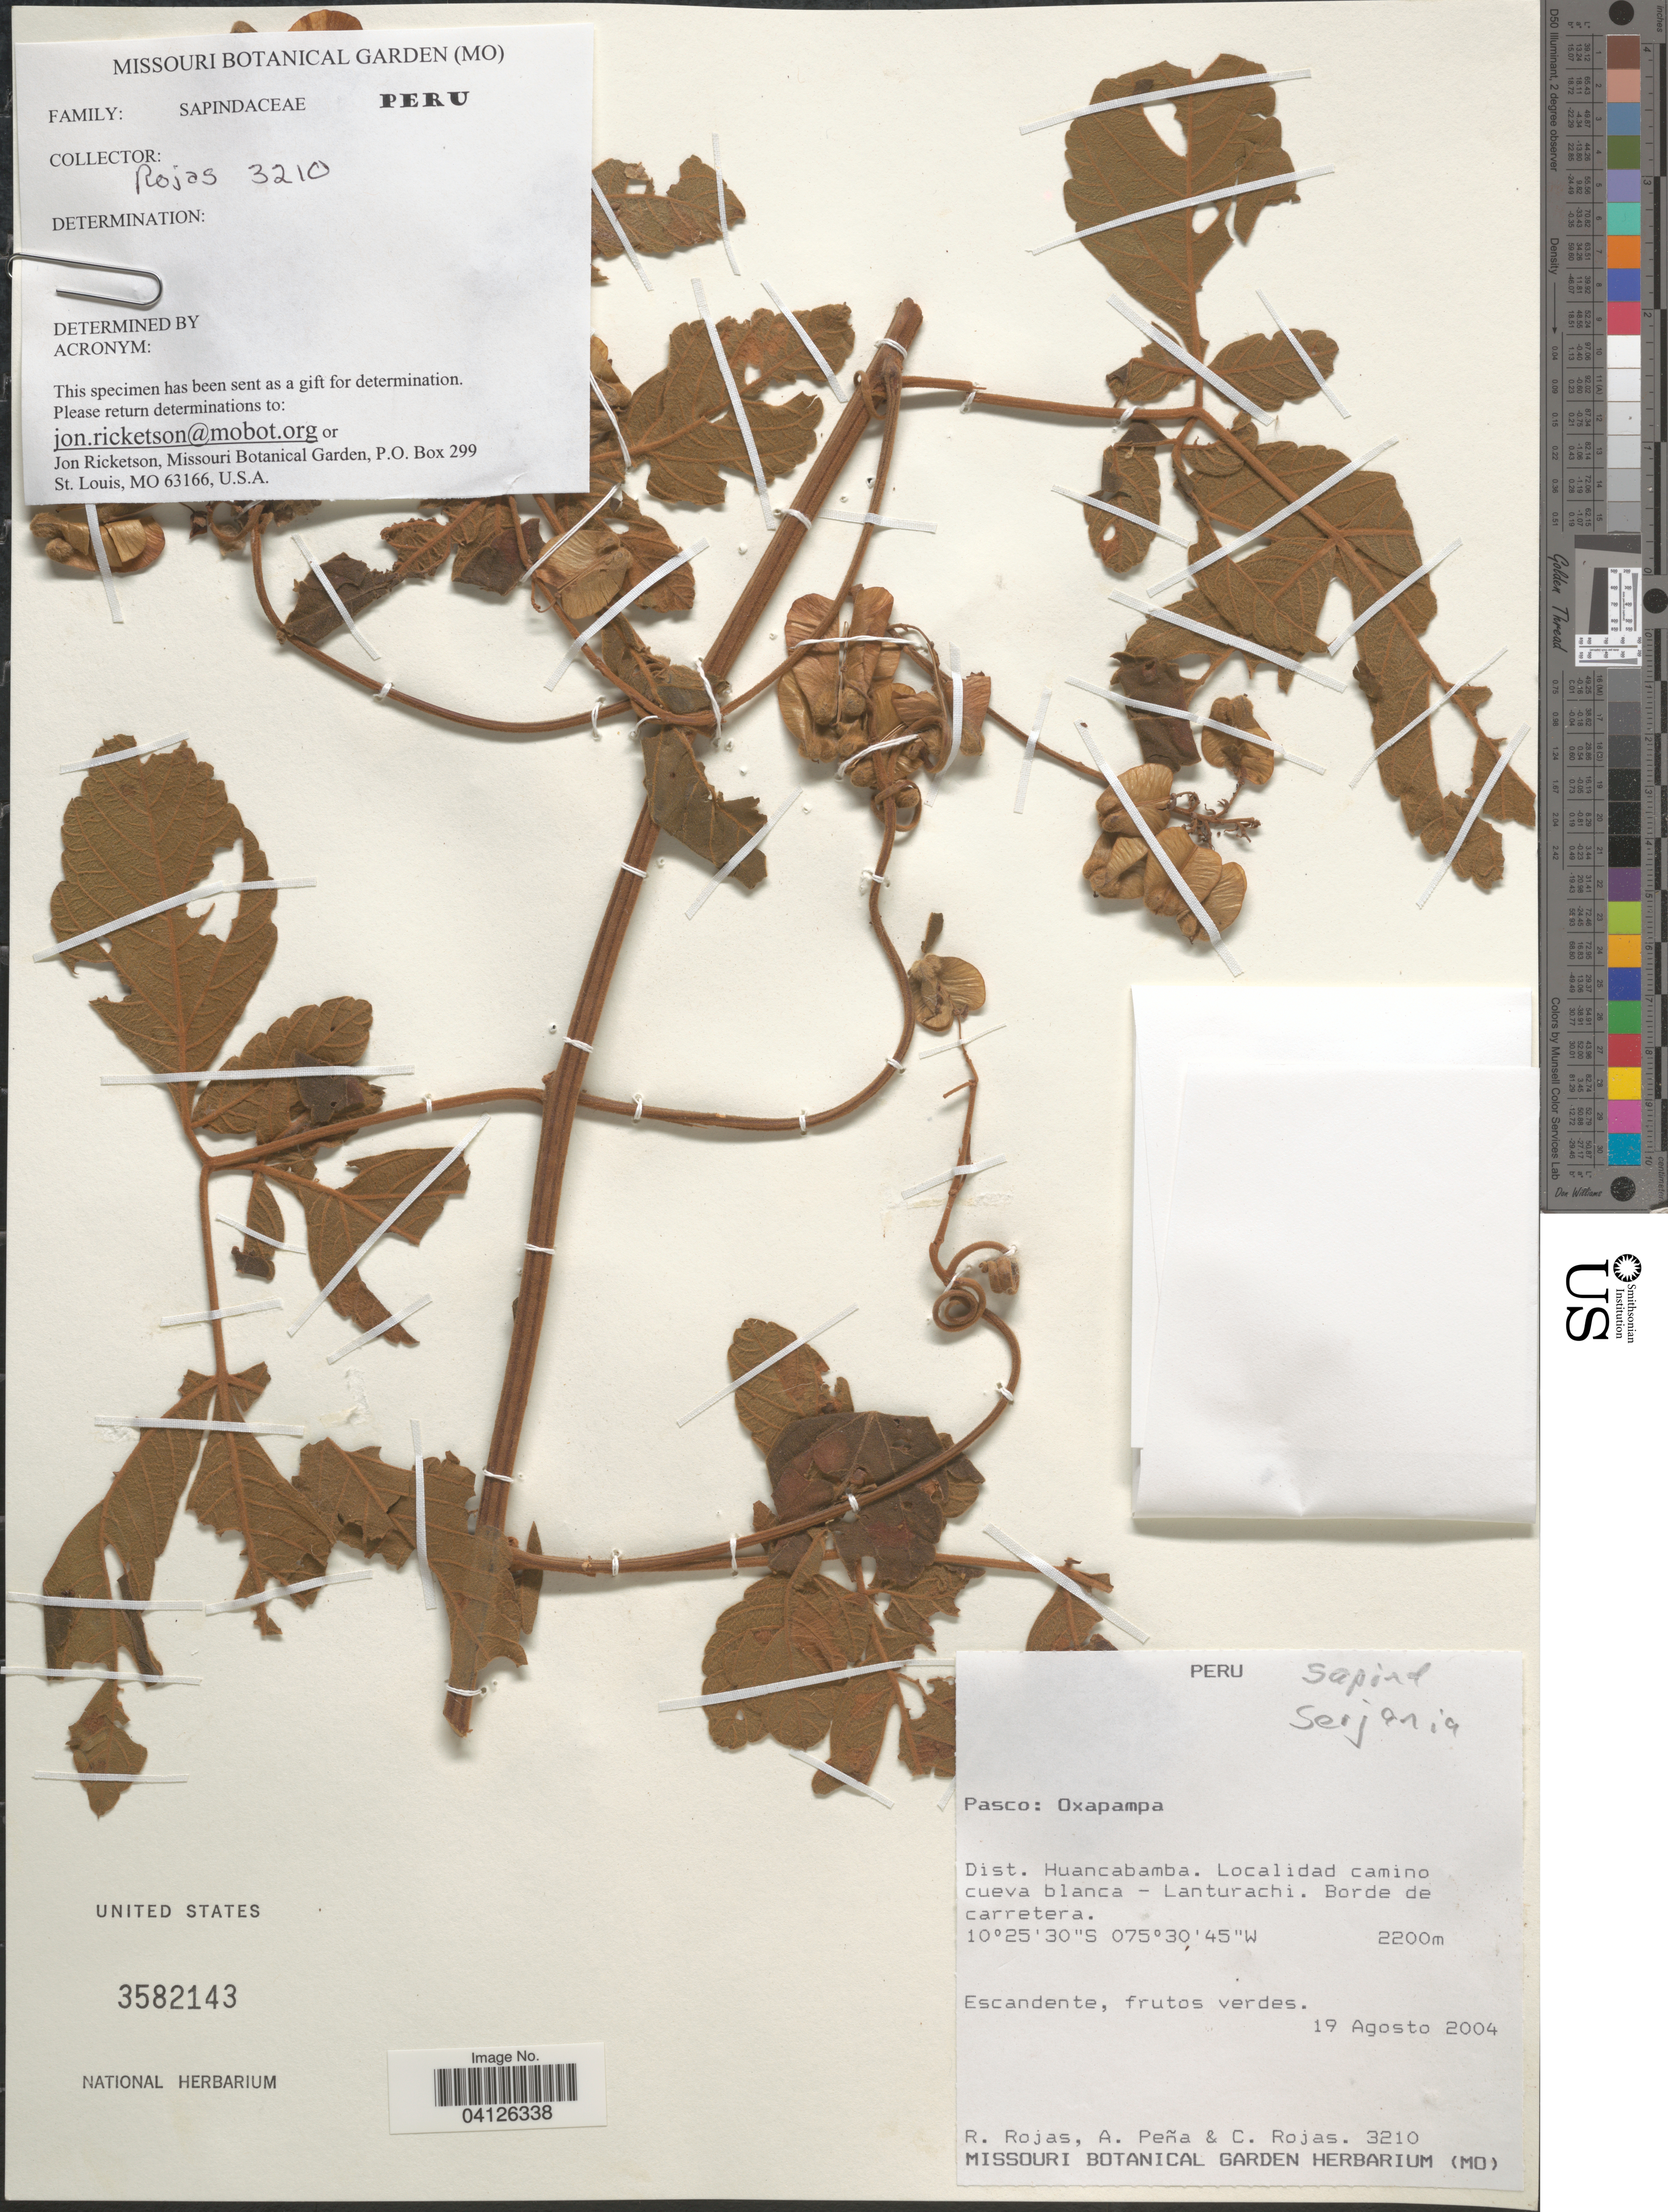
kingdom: Plantae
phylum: Tracheophyta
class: Magnoliopsida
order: Sapindales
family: Sapindaceae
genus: Serjania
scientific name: Serjania sufferruginea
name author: Radlk.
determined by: Acevedo-Rodriguez, P., (US), Smithsonian Institution - National Museum of Natural History (UNITED STATES)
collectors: R. Rojas, A. Peña & C. Rojas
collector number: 3210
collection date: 2004-08-19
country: Peru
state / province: Pasco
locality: Oxapampa. Dist. Huancabamba, Localidad camino cueva blanca - Lanturachi.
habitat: Borde de carretera.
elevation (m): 2200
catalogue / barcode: US 3582143